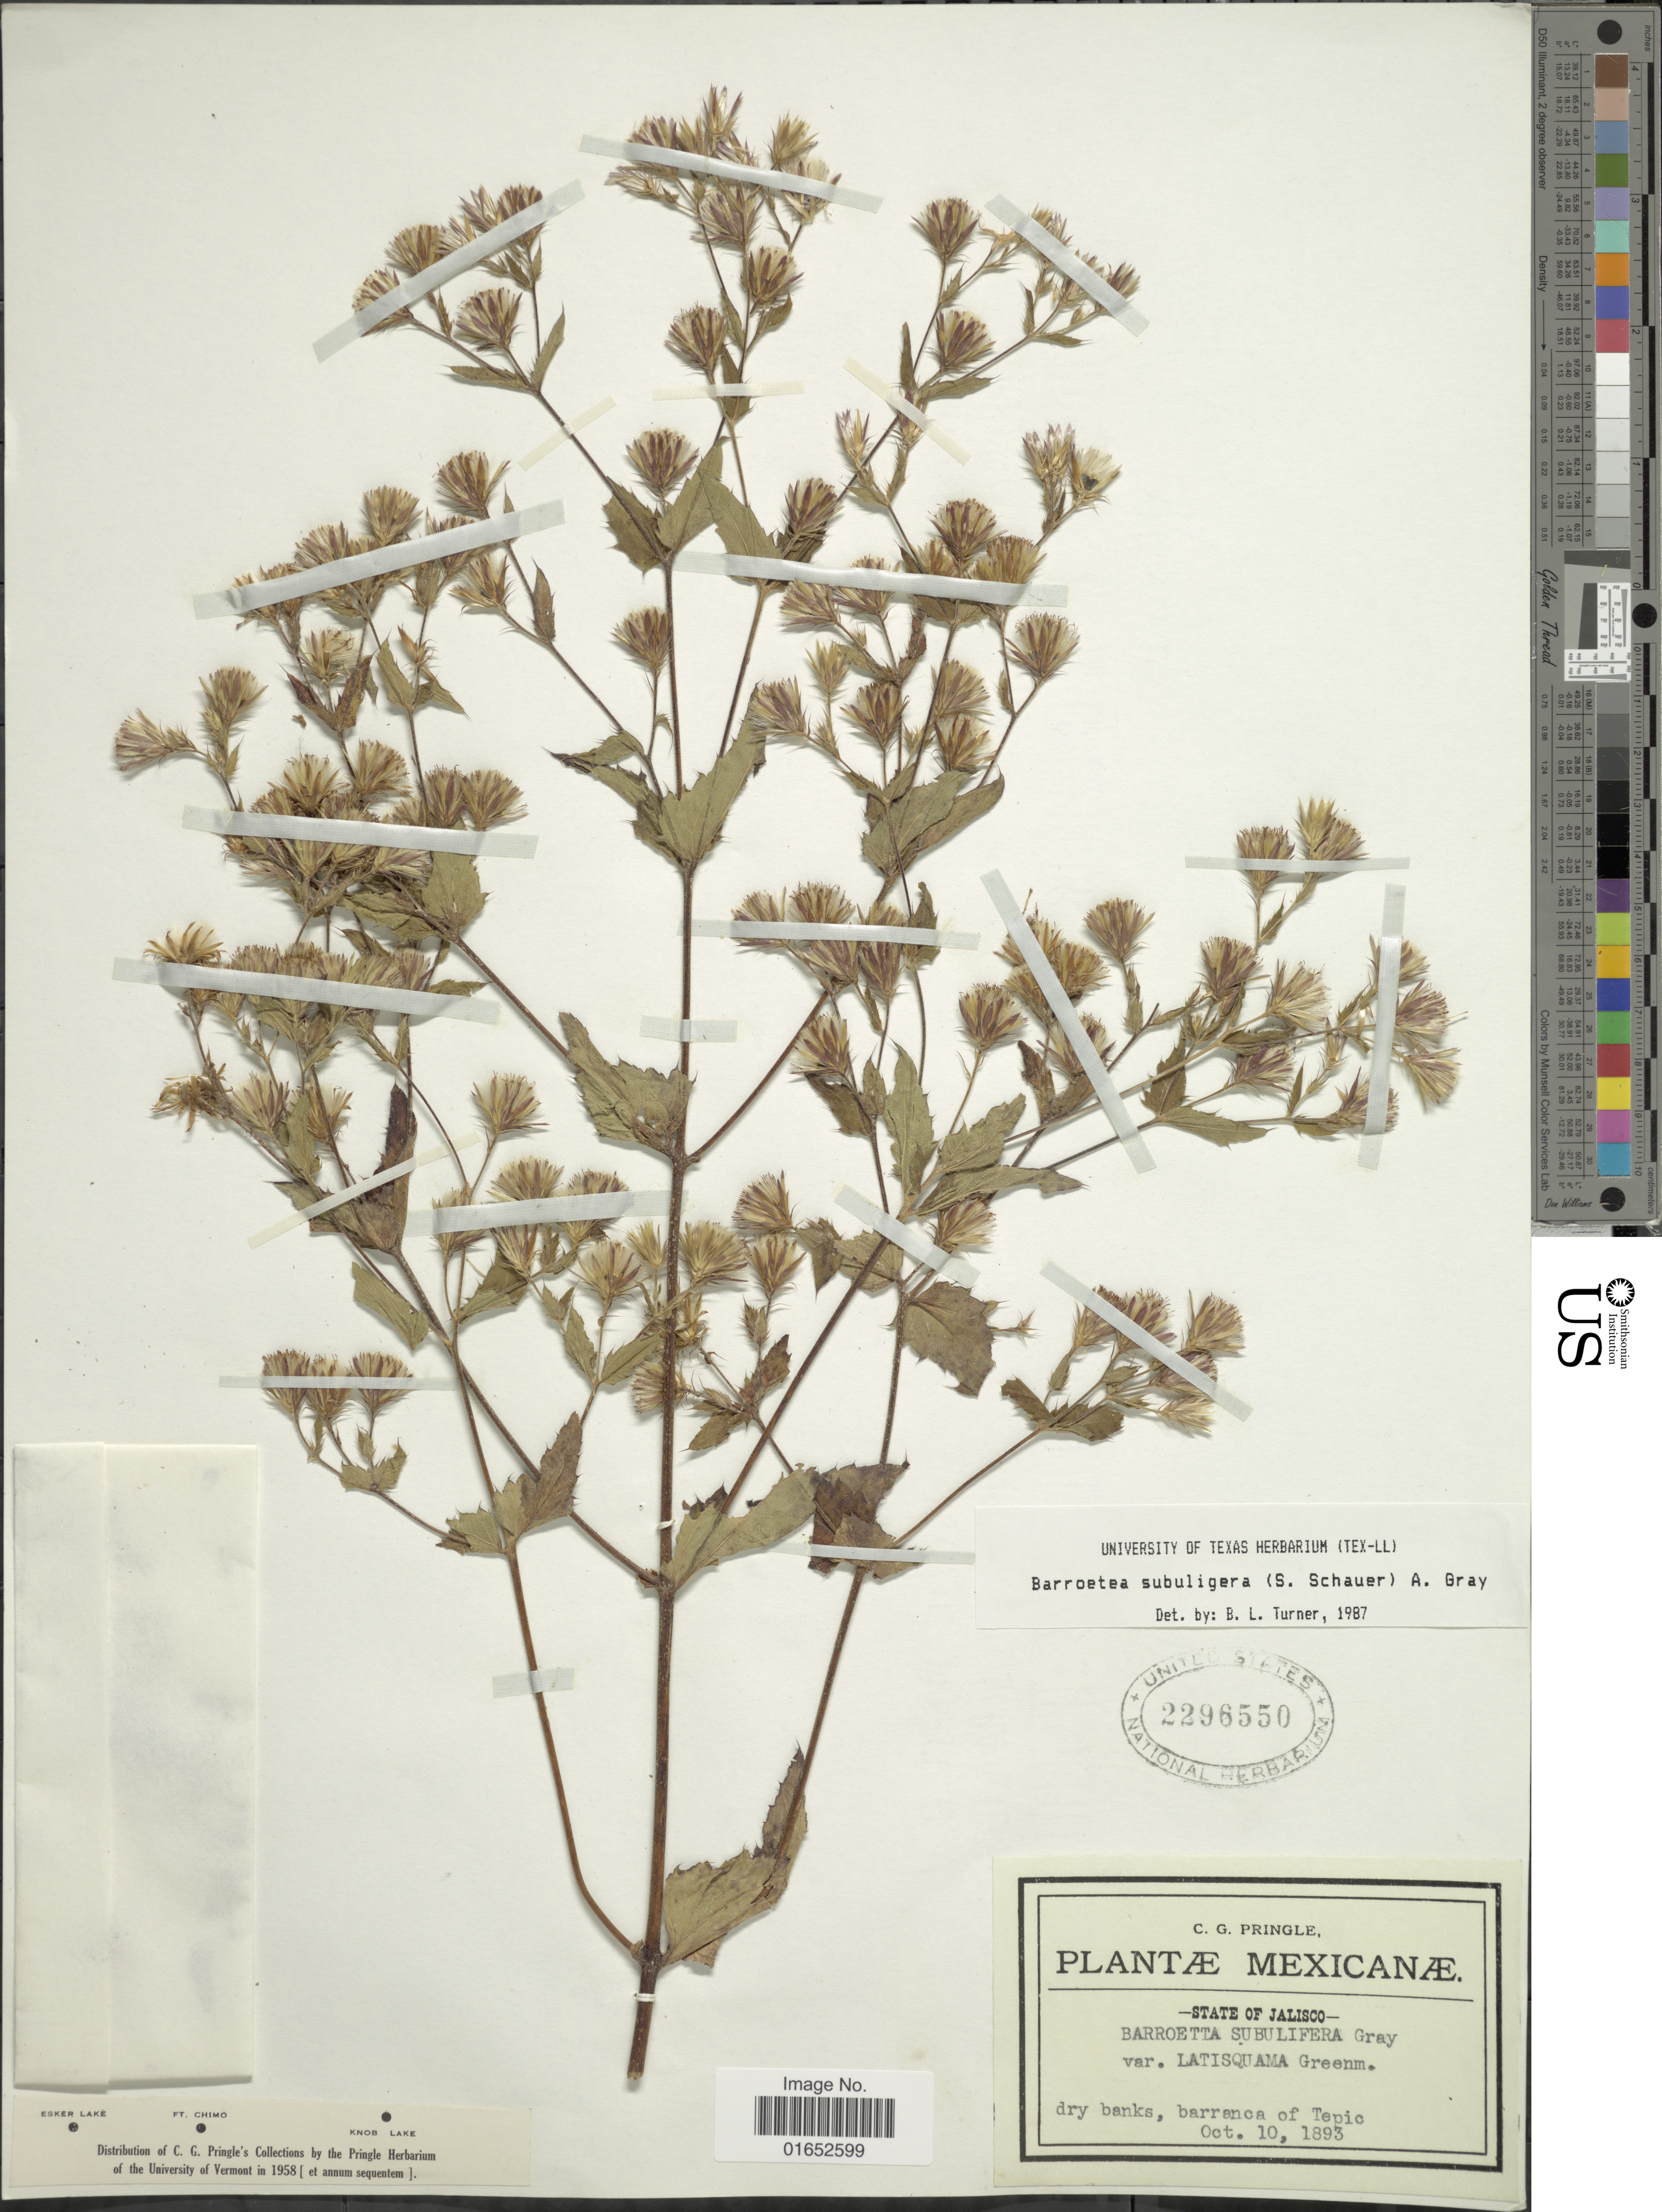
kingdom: Plantae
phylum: Tracheophyta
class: Magnoliopsida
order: Asterales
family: Asteraceae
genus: Barroetea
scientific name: Barroetea subuligera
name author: (S. Schauer) A. Gray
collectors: C. G. Pringle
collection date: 1893-10-10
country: Mexico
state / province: Jalisco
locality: Dry banks, barranca of Tepic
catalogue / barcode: US 2296550